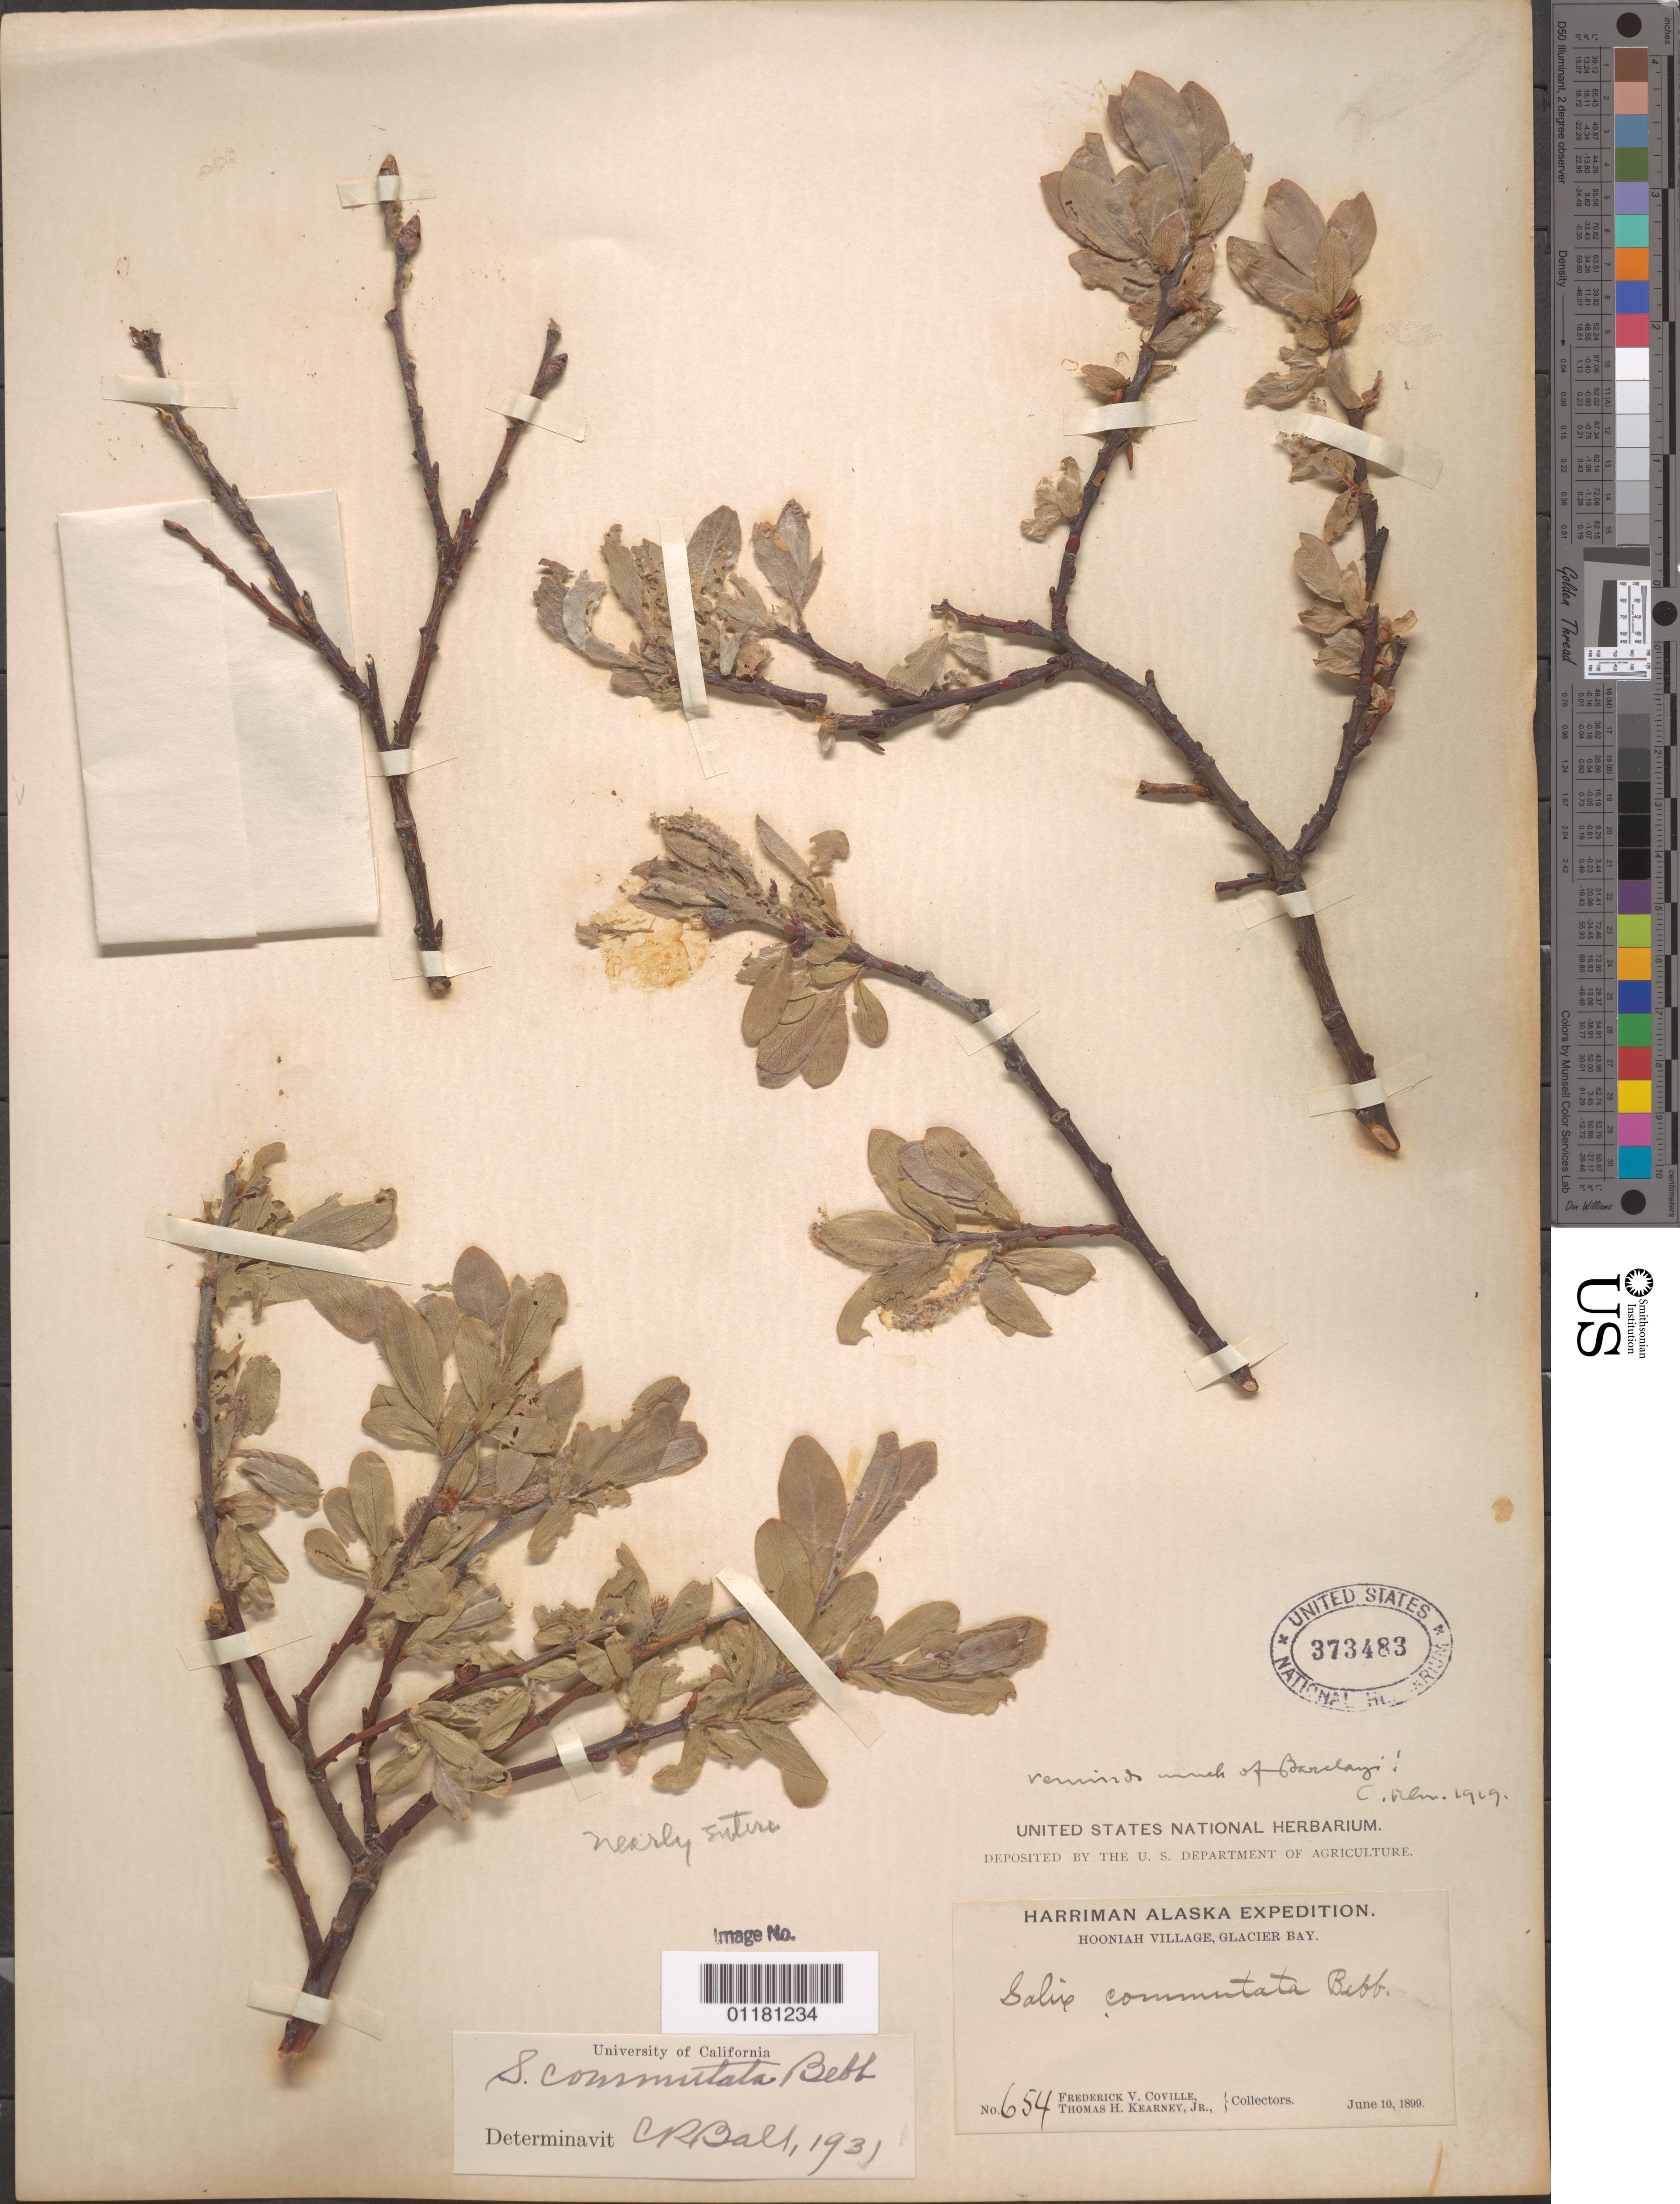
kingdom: Plantae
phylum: Tracheophyta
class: Magnoliopsida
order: Malpighiales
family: Salicaceae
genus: Salix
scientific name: Salix commutata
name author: Bebb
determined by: Ball, C. R.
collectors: F. V. Coville & T. H. Kearney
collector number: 654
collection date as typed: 10 Jun 1899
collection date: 1899-06-10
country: United States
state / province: Alaska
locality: Hooniah Village, Glacier Bay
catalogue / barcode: US 373483